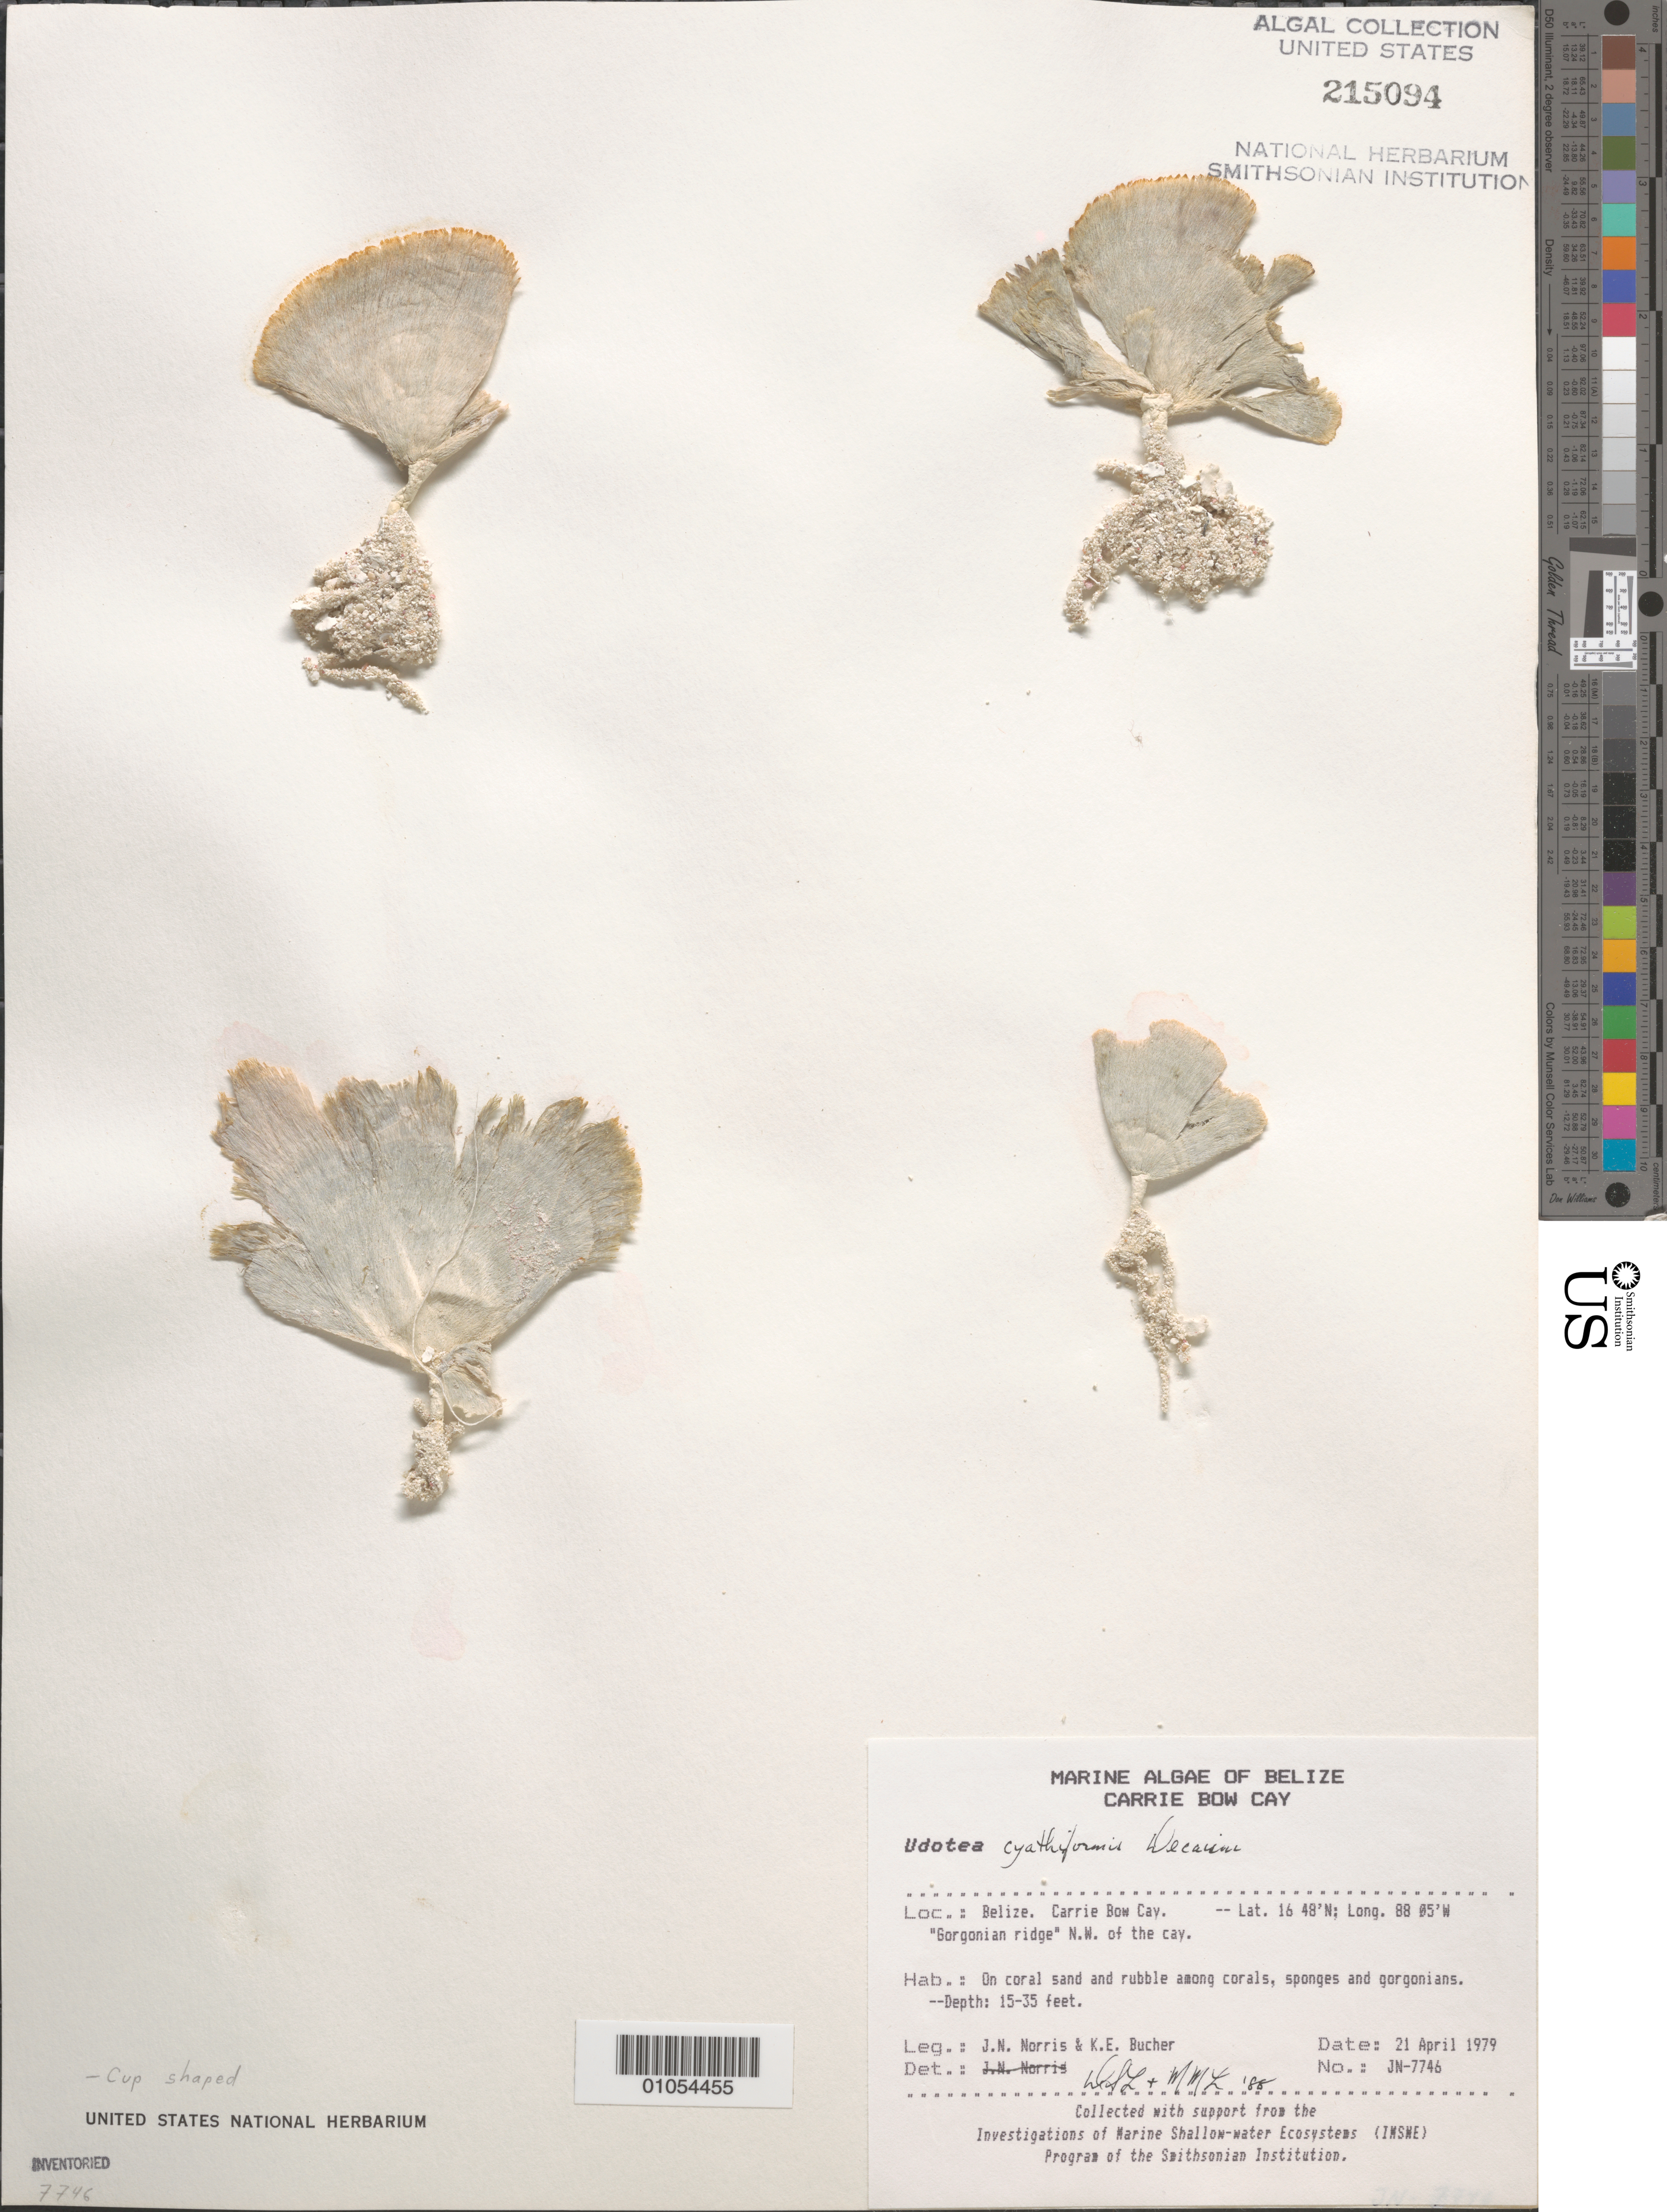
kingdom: Plantae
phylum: Chlorophyta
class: Ulvophyceae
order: Bryopsidales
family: Udoteaceae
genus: Udotea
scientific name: Udotea cyathiformis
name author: Decne.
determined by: Littler, D. S.; Littler, M. M.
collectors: J. N. Norris & K. E. Bucher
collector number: JN-7746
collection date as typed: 21 Apr 1979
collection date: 1979-04-21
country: Belize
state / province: Stann Creek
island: Carrie Bow Cay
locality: "Gorgonian ridge" northwest of the cay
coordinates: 16 48'N, 88 05'W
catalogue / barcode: US 215094